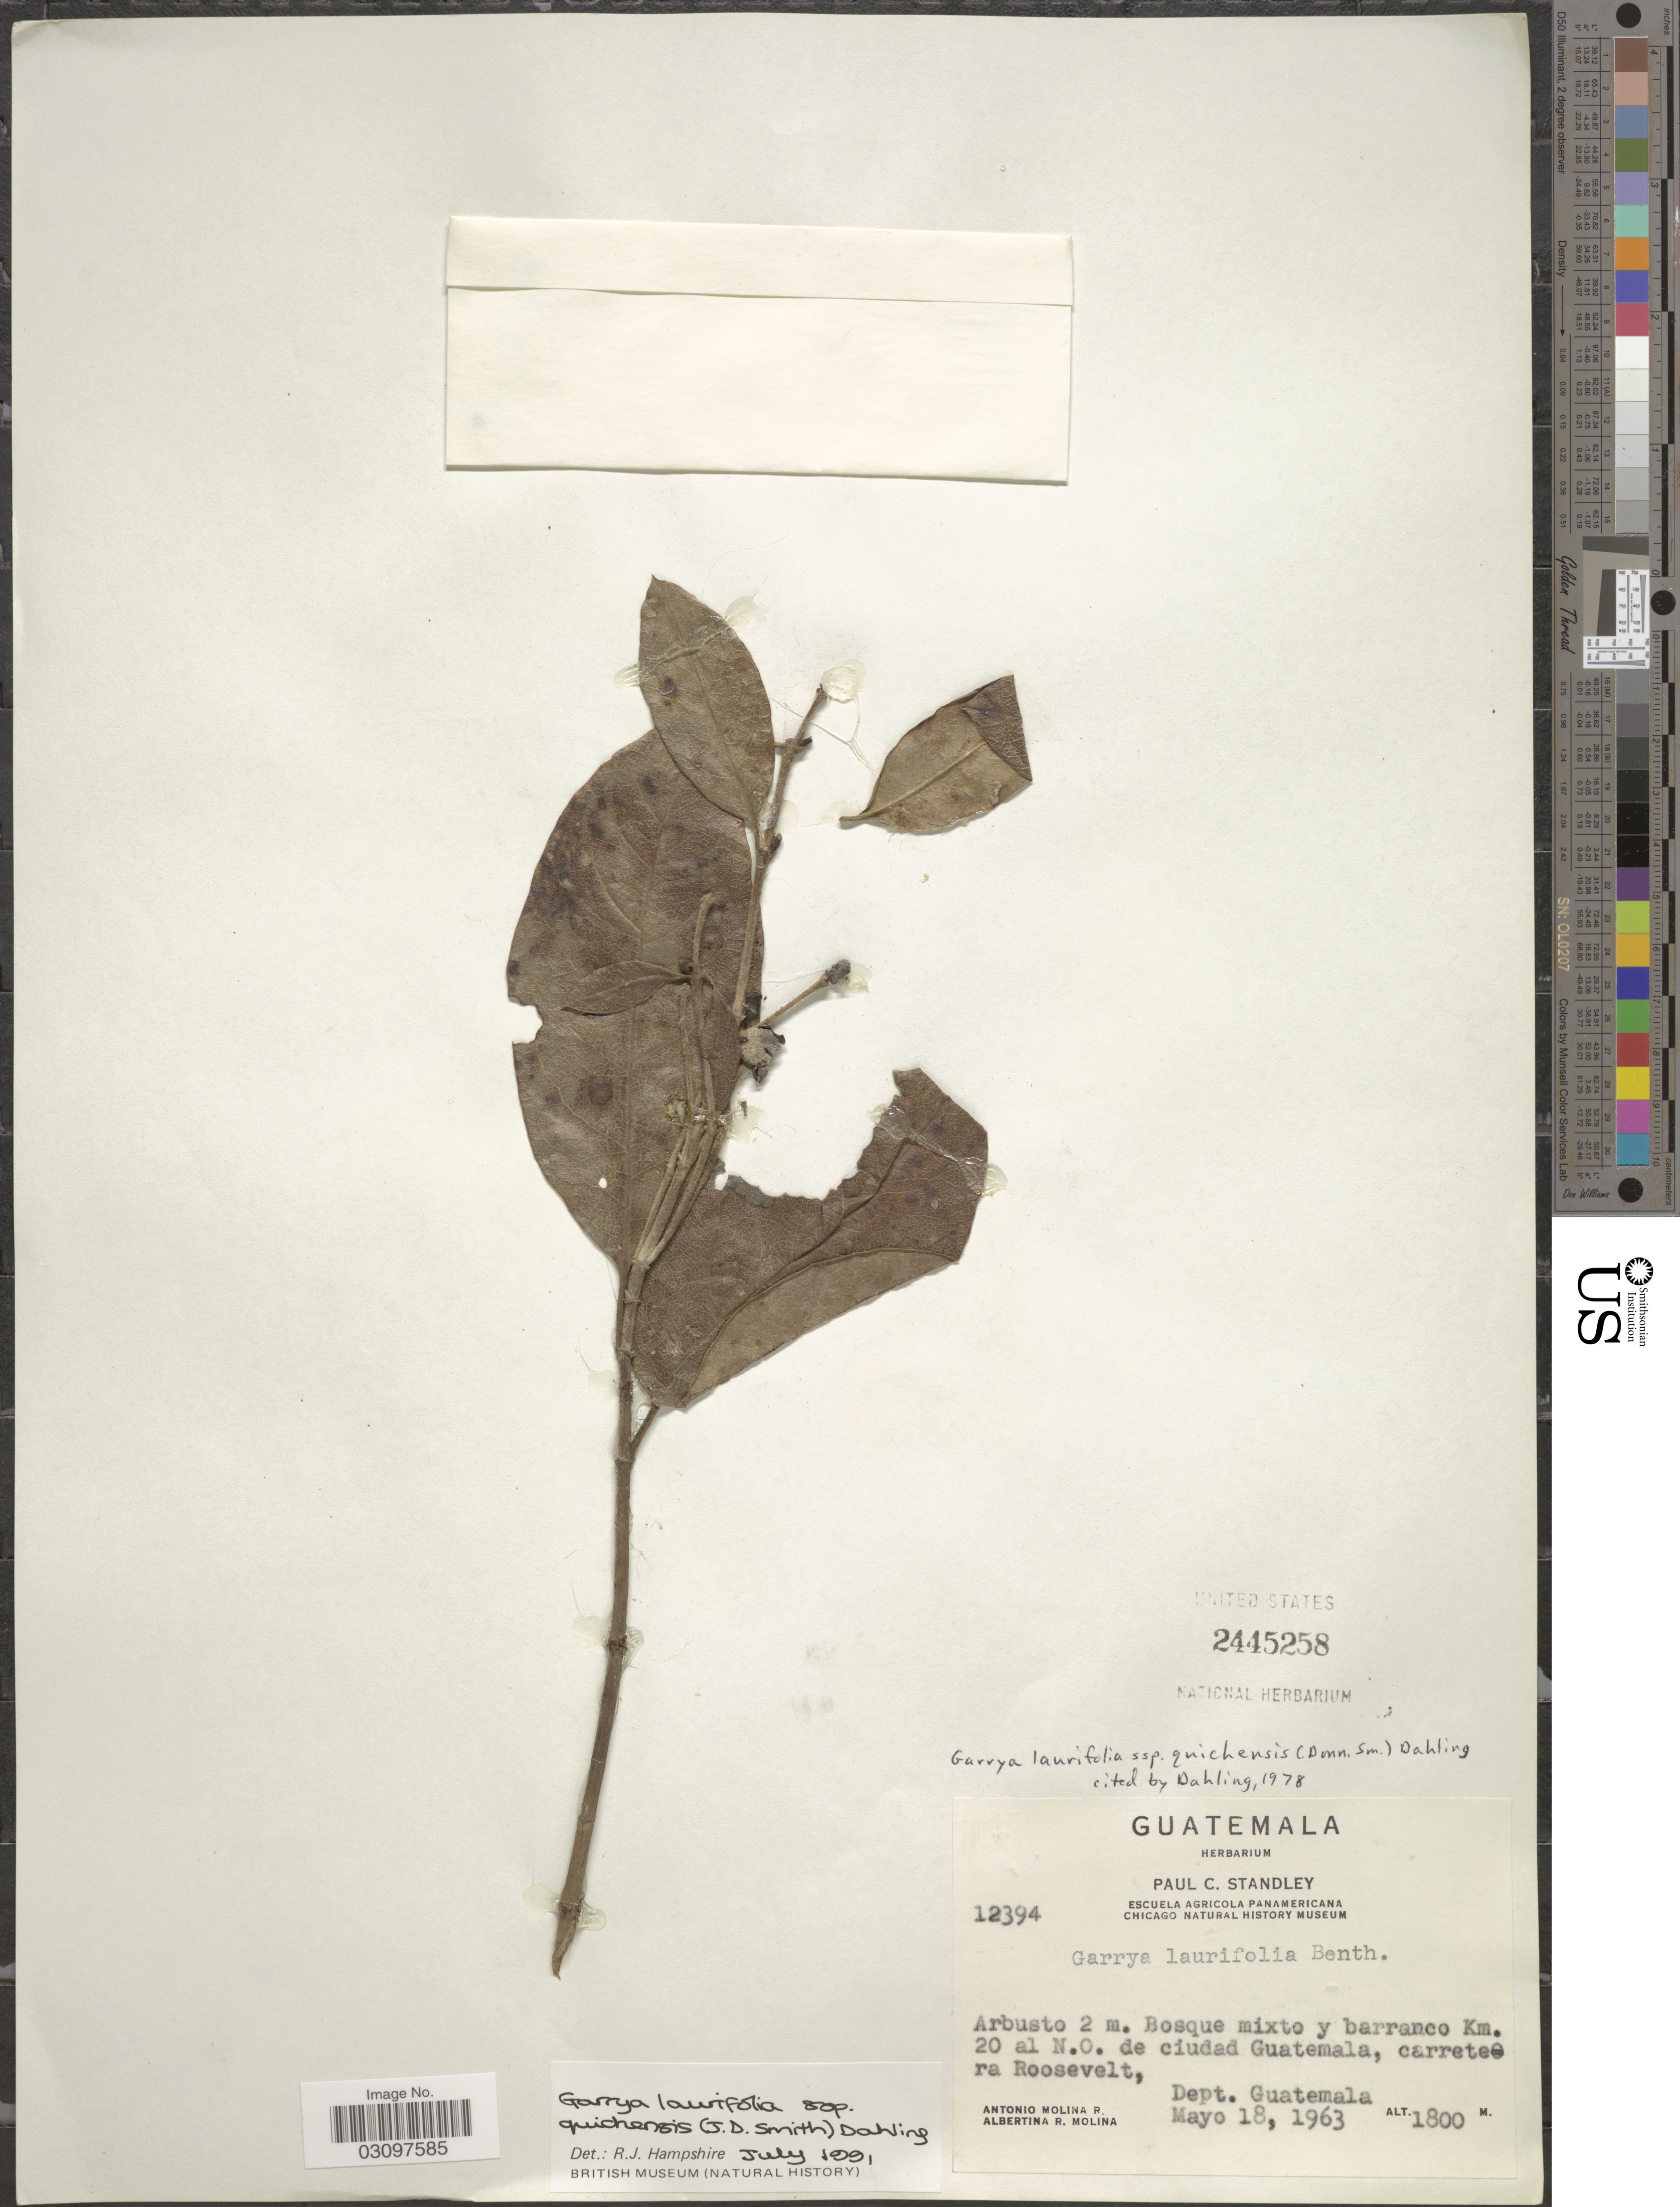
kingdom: Plantae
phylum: Tracheophyta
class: Magnoliopsida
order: Garryales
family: Garryaceae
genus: Garrya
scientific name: Garrya laurifolia subsp. quichensis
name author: (Donn. Sm.) Dahling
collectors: A. Molina R. & A. R. Molina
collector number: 12394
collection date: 1963-05-18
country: Guatemala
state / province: Guatemala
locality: Bosque nixto y barranco Km. 20 al N.O. de ciudad Guatemala, carretera Roosevelt, Dept. Guatemala.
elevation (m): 1800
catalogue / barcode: US 2445258